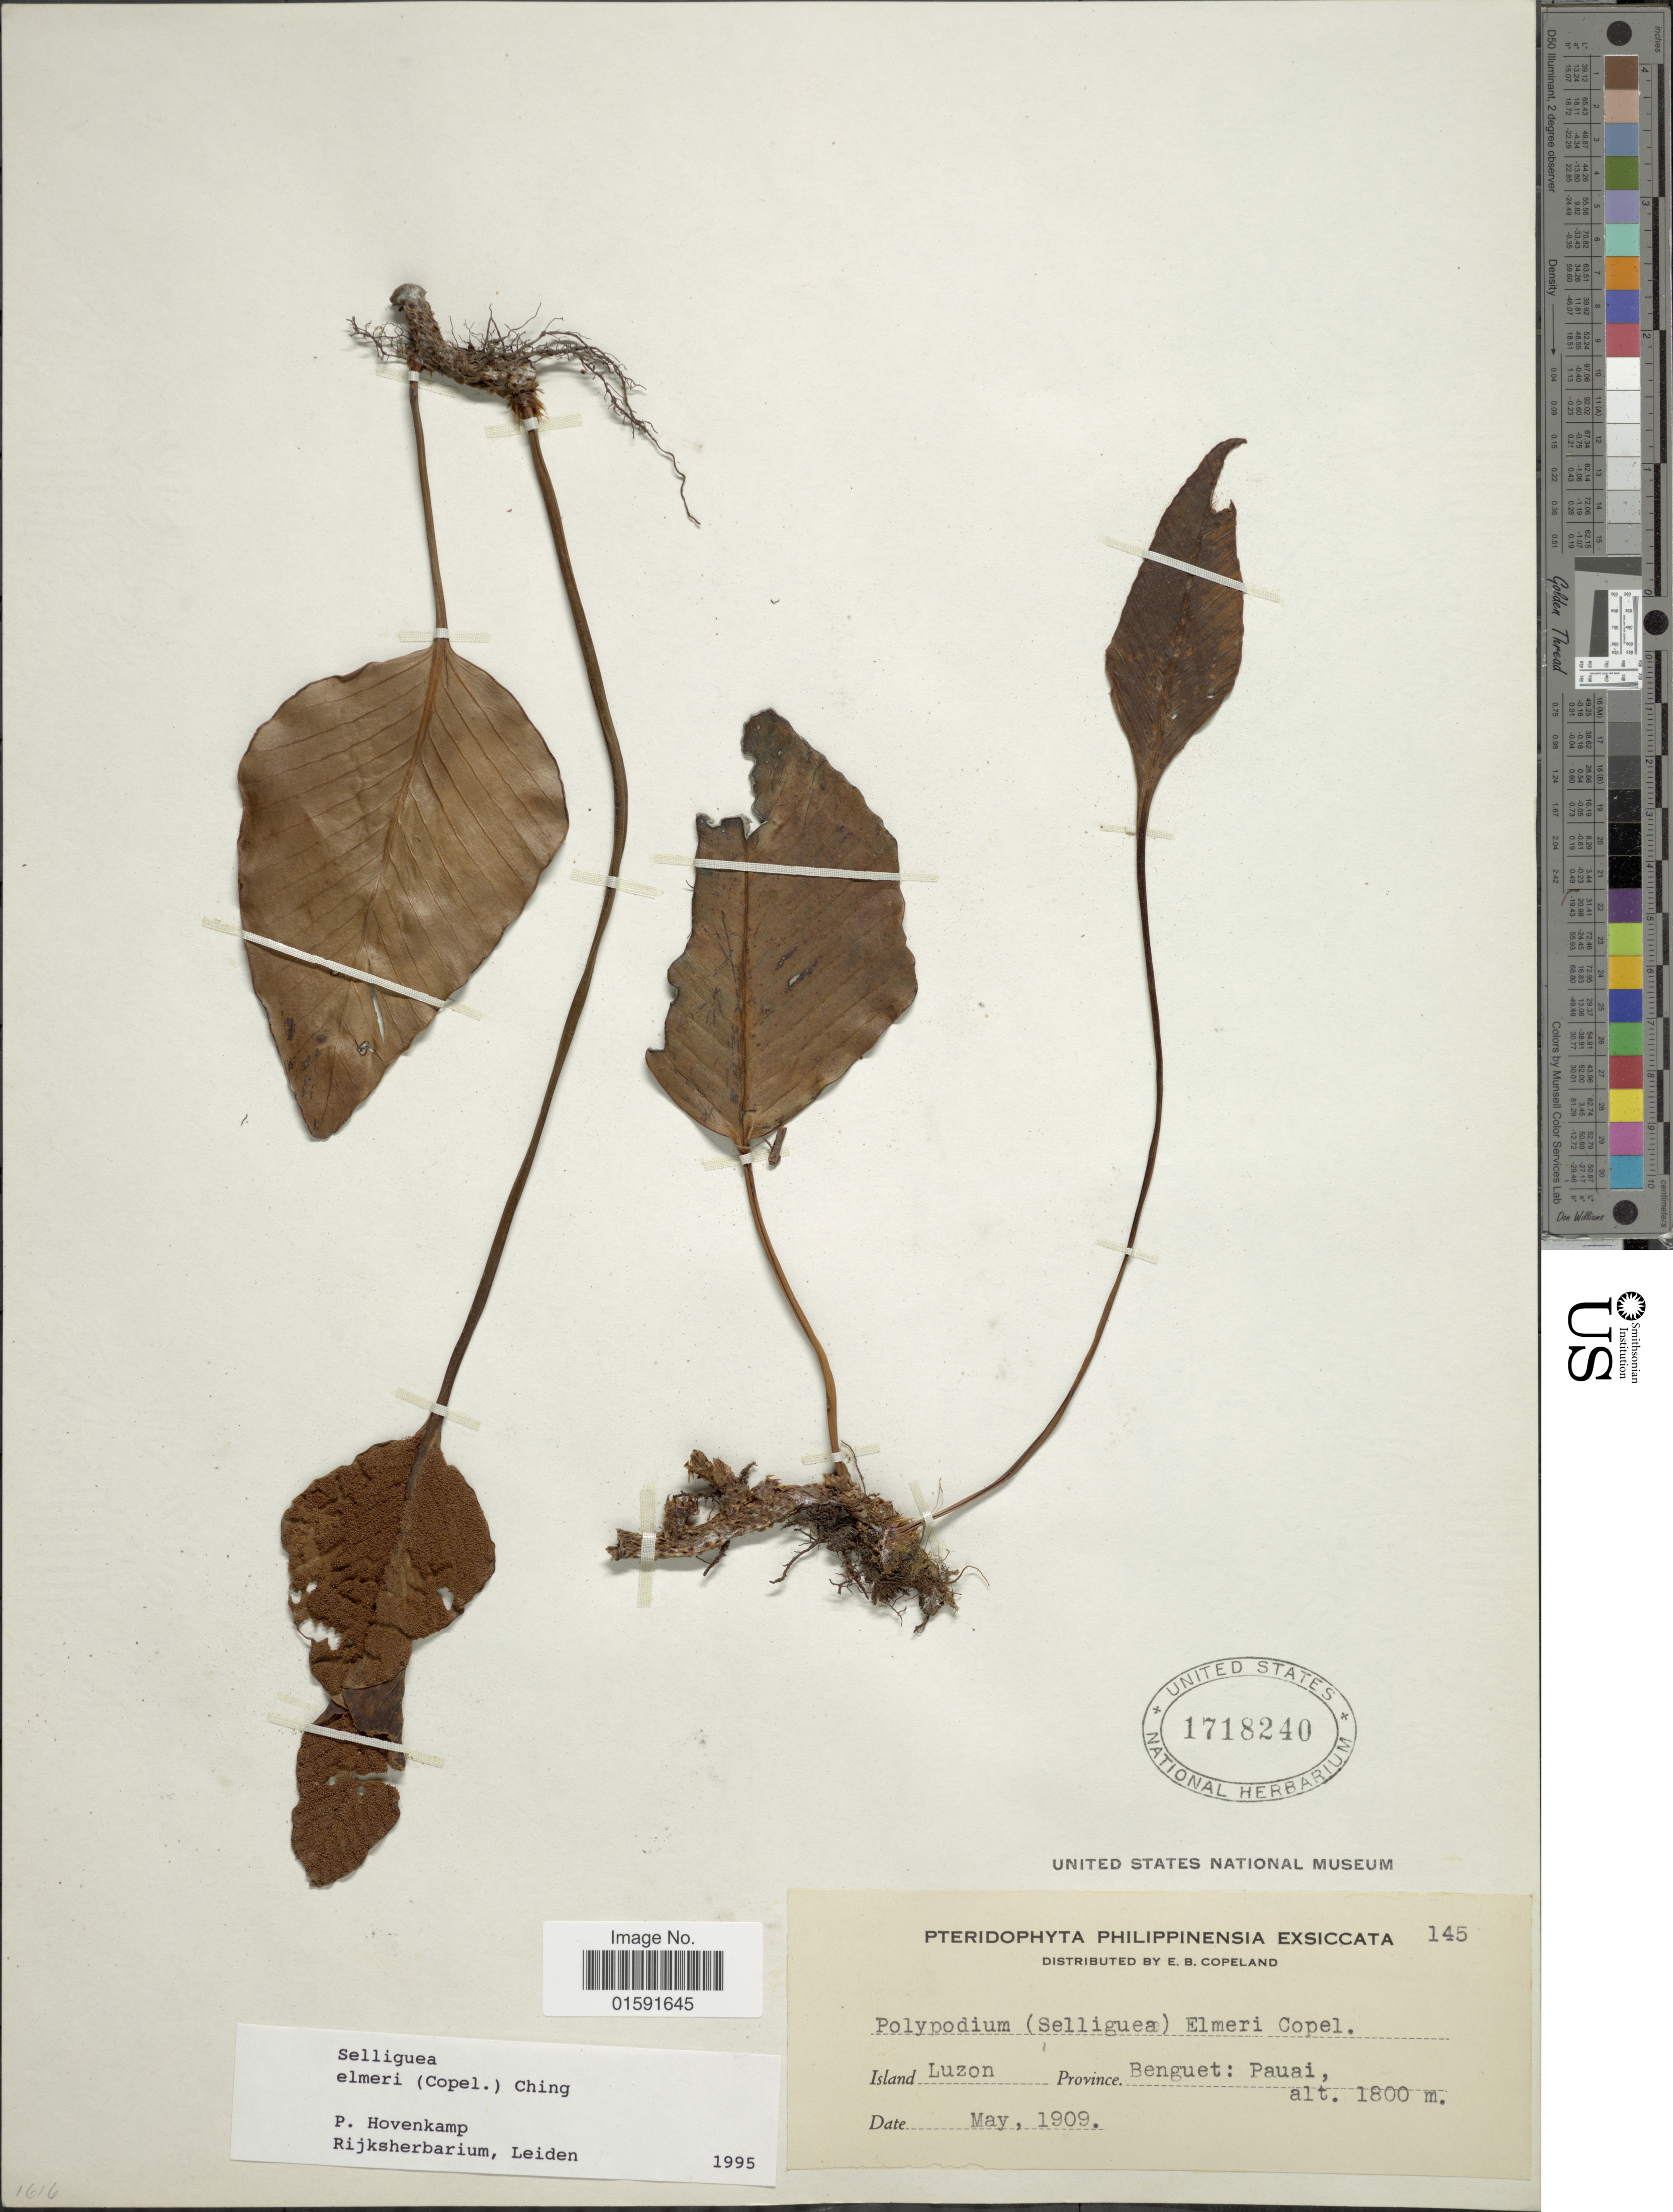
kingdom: Plantae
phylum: Tracheophyta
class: Polypodiopsida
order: Polypodiales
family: Polypodiaceae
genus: Selliguea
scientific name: Selliguea elmeri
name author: (Copel.) Ching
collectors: E. B. Copeland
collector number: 145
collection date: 1909-05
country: Philippines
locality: Luzon, Bneguet: Pauai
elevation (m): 1800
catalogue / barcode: US 1718240